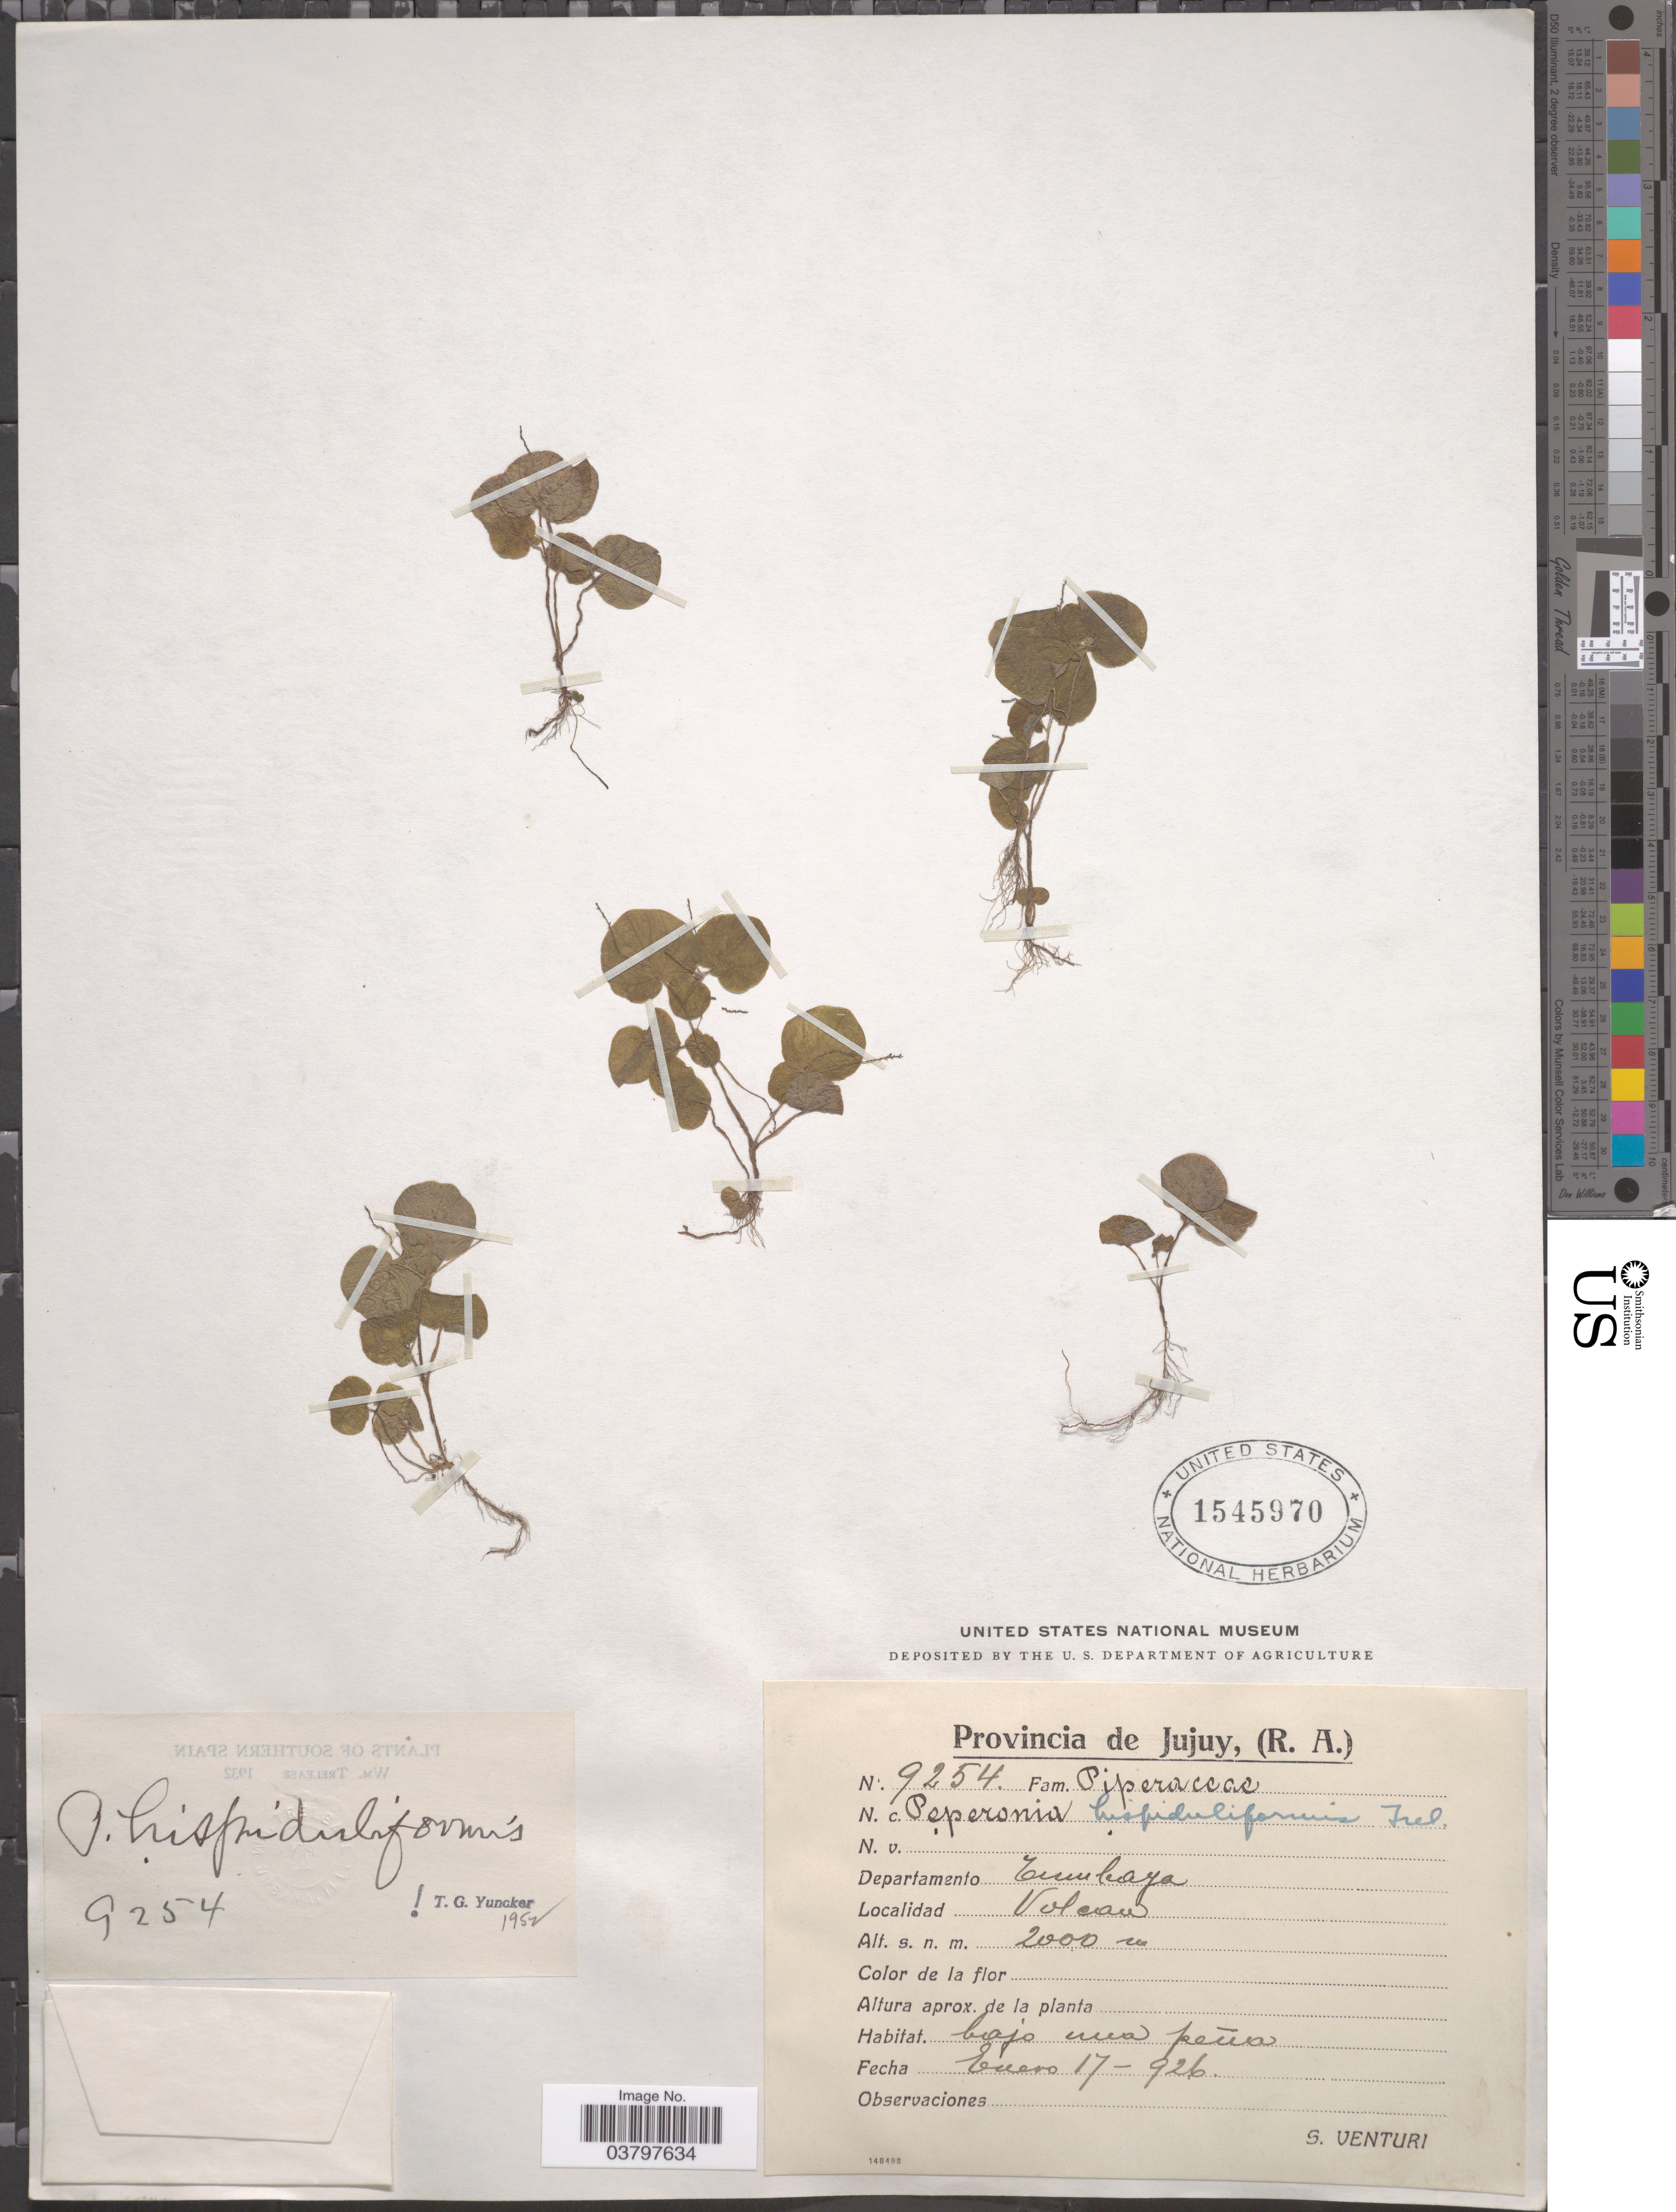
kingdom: Plantae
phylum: Tracheophyta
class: Magnoliopsida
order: Piperales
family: Piperaceae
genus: Peperomia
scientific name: Peperomia hispiduliformis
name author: Trel. in Moldenke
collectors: S. Venturi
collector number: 9254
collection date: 1926-01-17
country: Argentina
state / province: Jujuy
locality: Departamento Cumbaya. Volcan.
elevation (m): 2000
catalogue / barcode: US 1545970